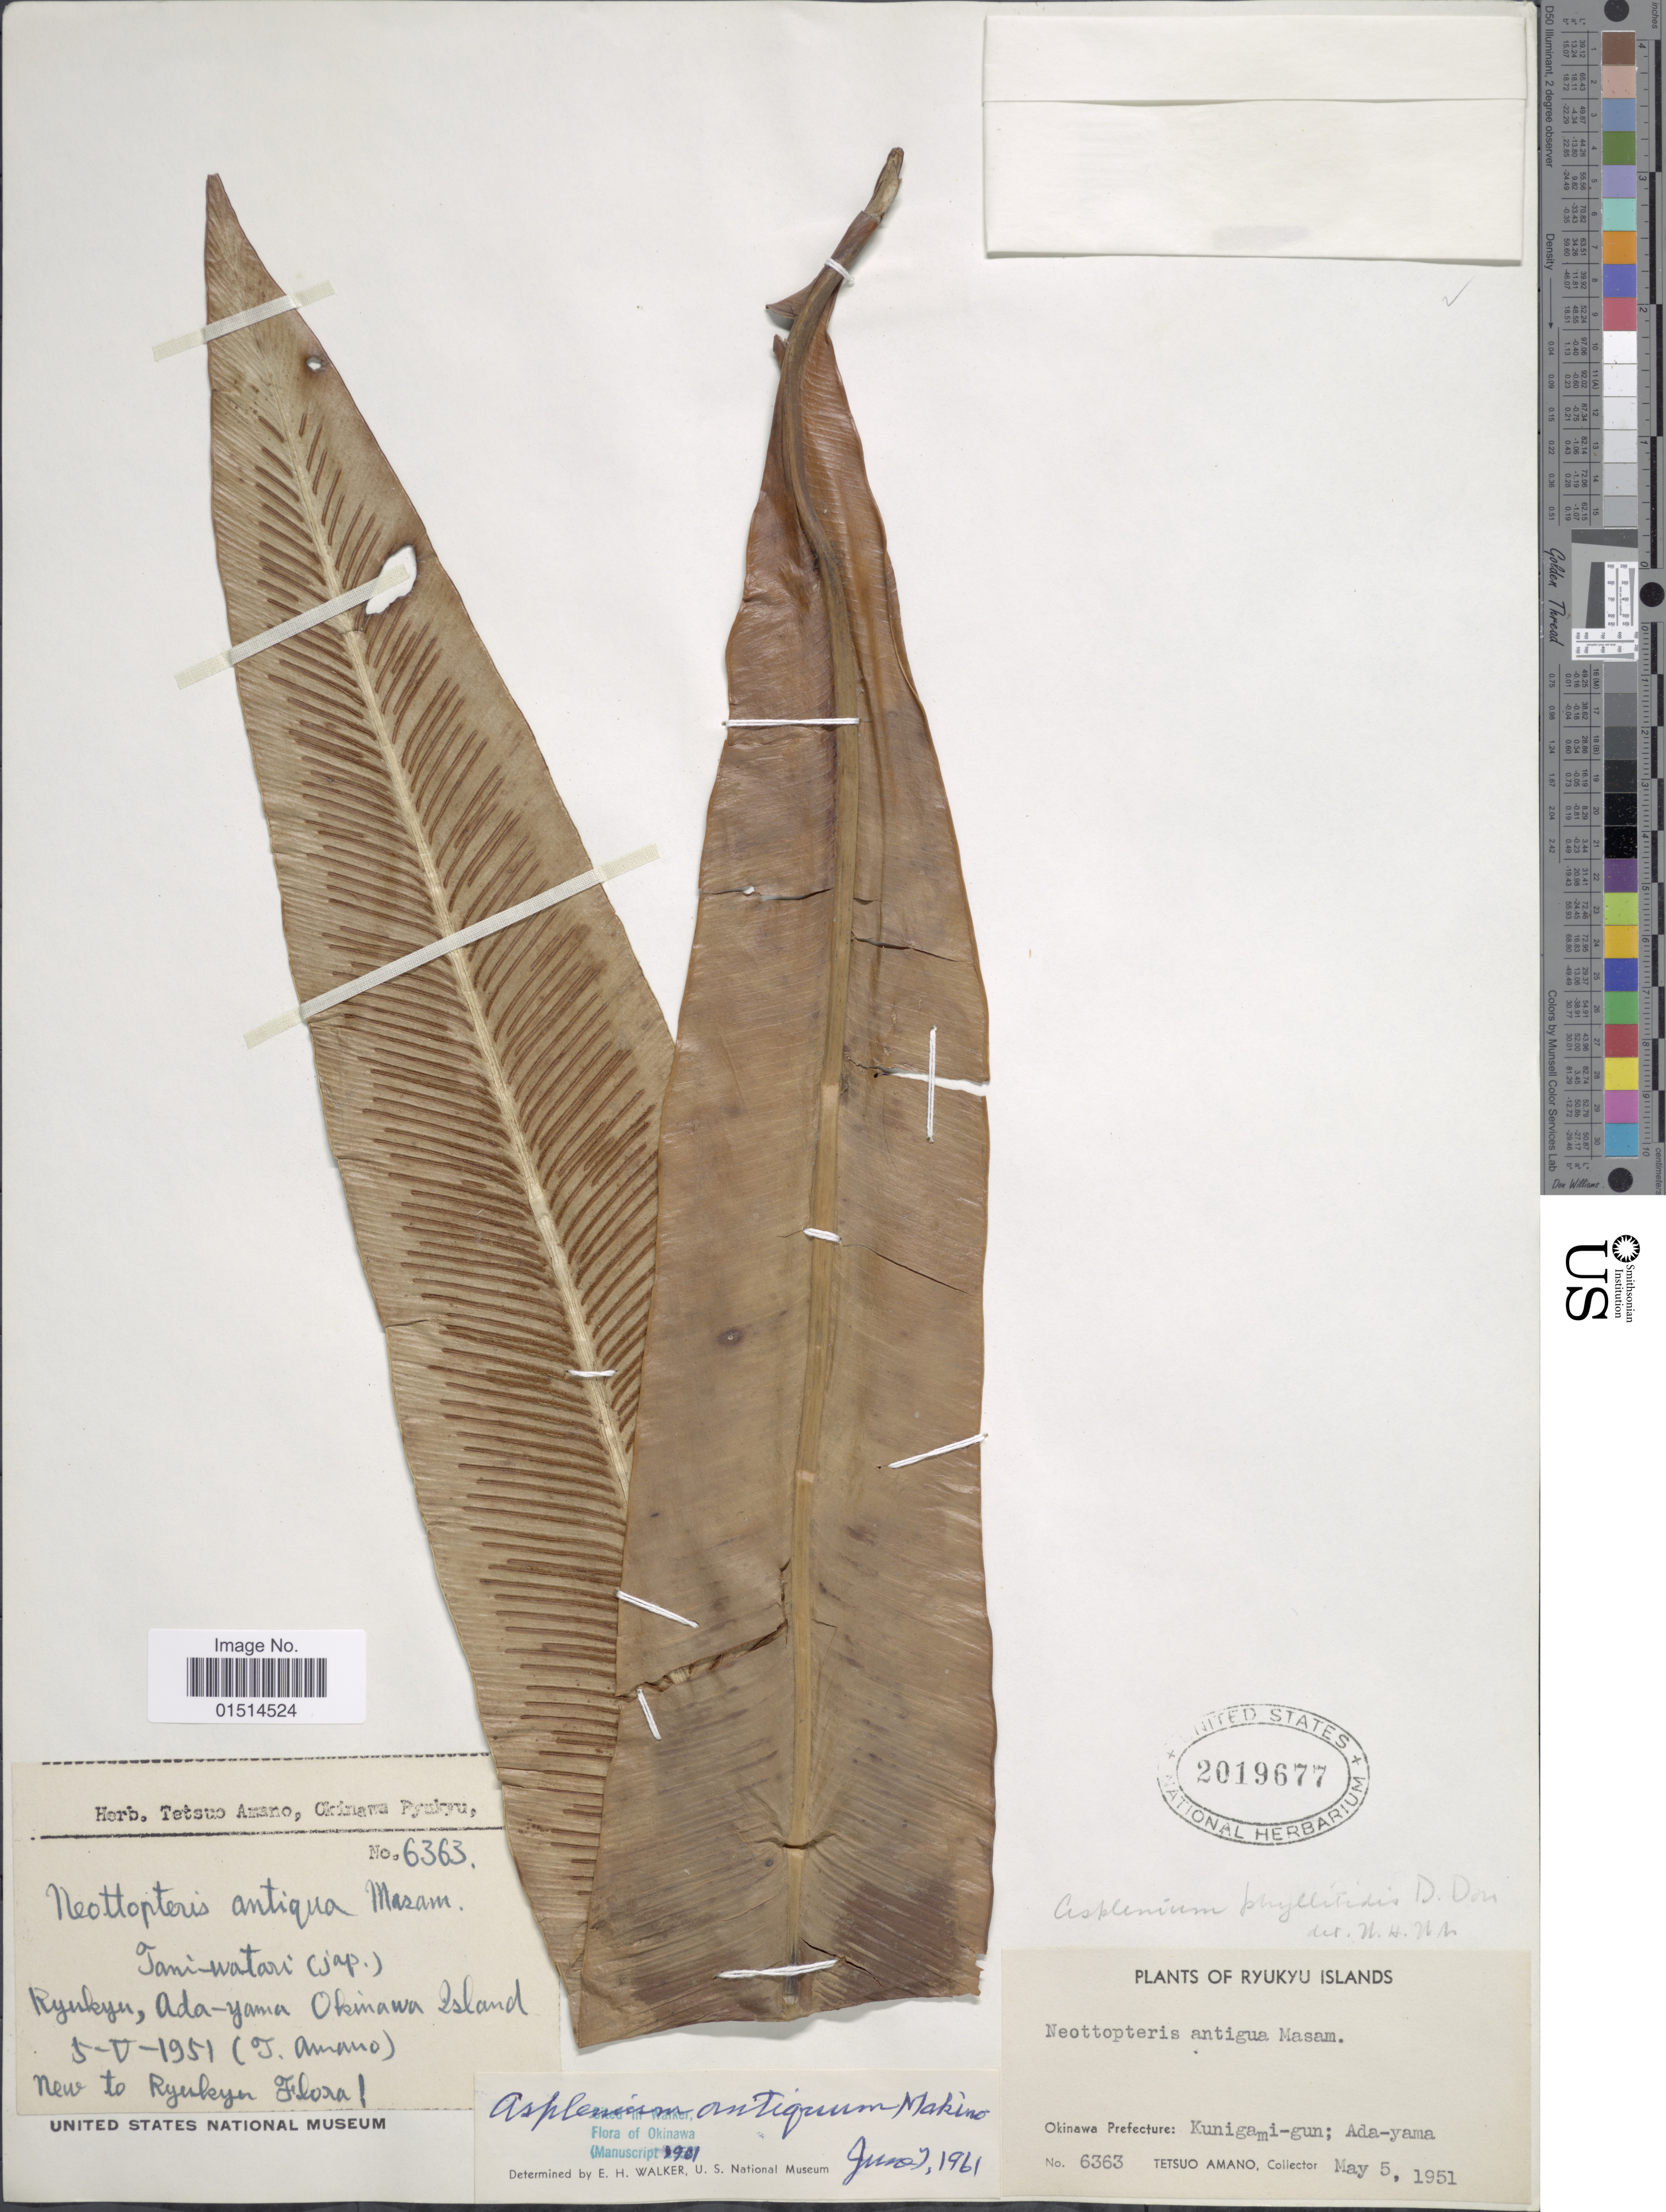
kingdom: Plantae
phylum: Tracheophyta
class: Polypodiopsida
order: Polypodiales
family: Aspleniaceae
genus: Asplenium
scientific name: Asplenium antiquum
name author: Makino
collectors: T. Amano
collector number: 6363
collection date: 1951-05-05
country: Japan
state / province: Okinawa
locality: Ryukyu Islands, Okinawa Prefecture: Kunigami-gun; Ada-yama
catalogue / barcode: US 2019677